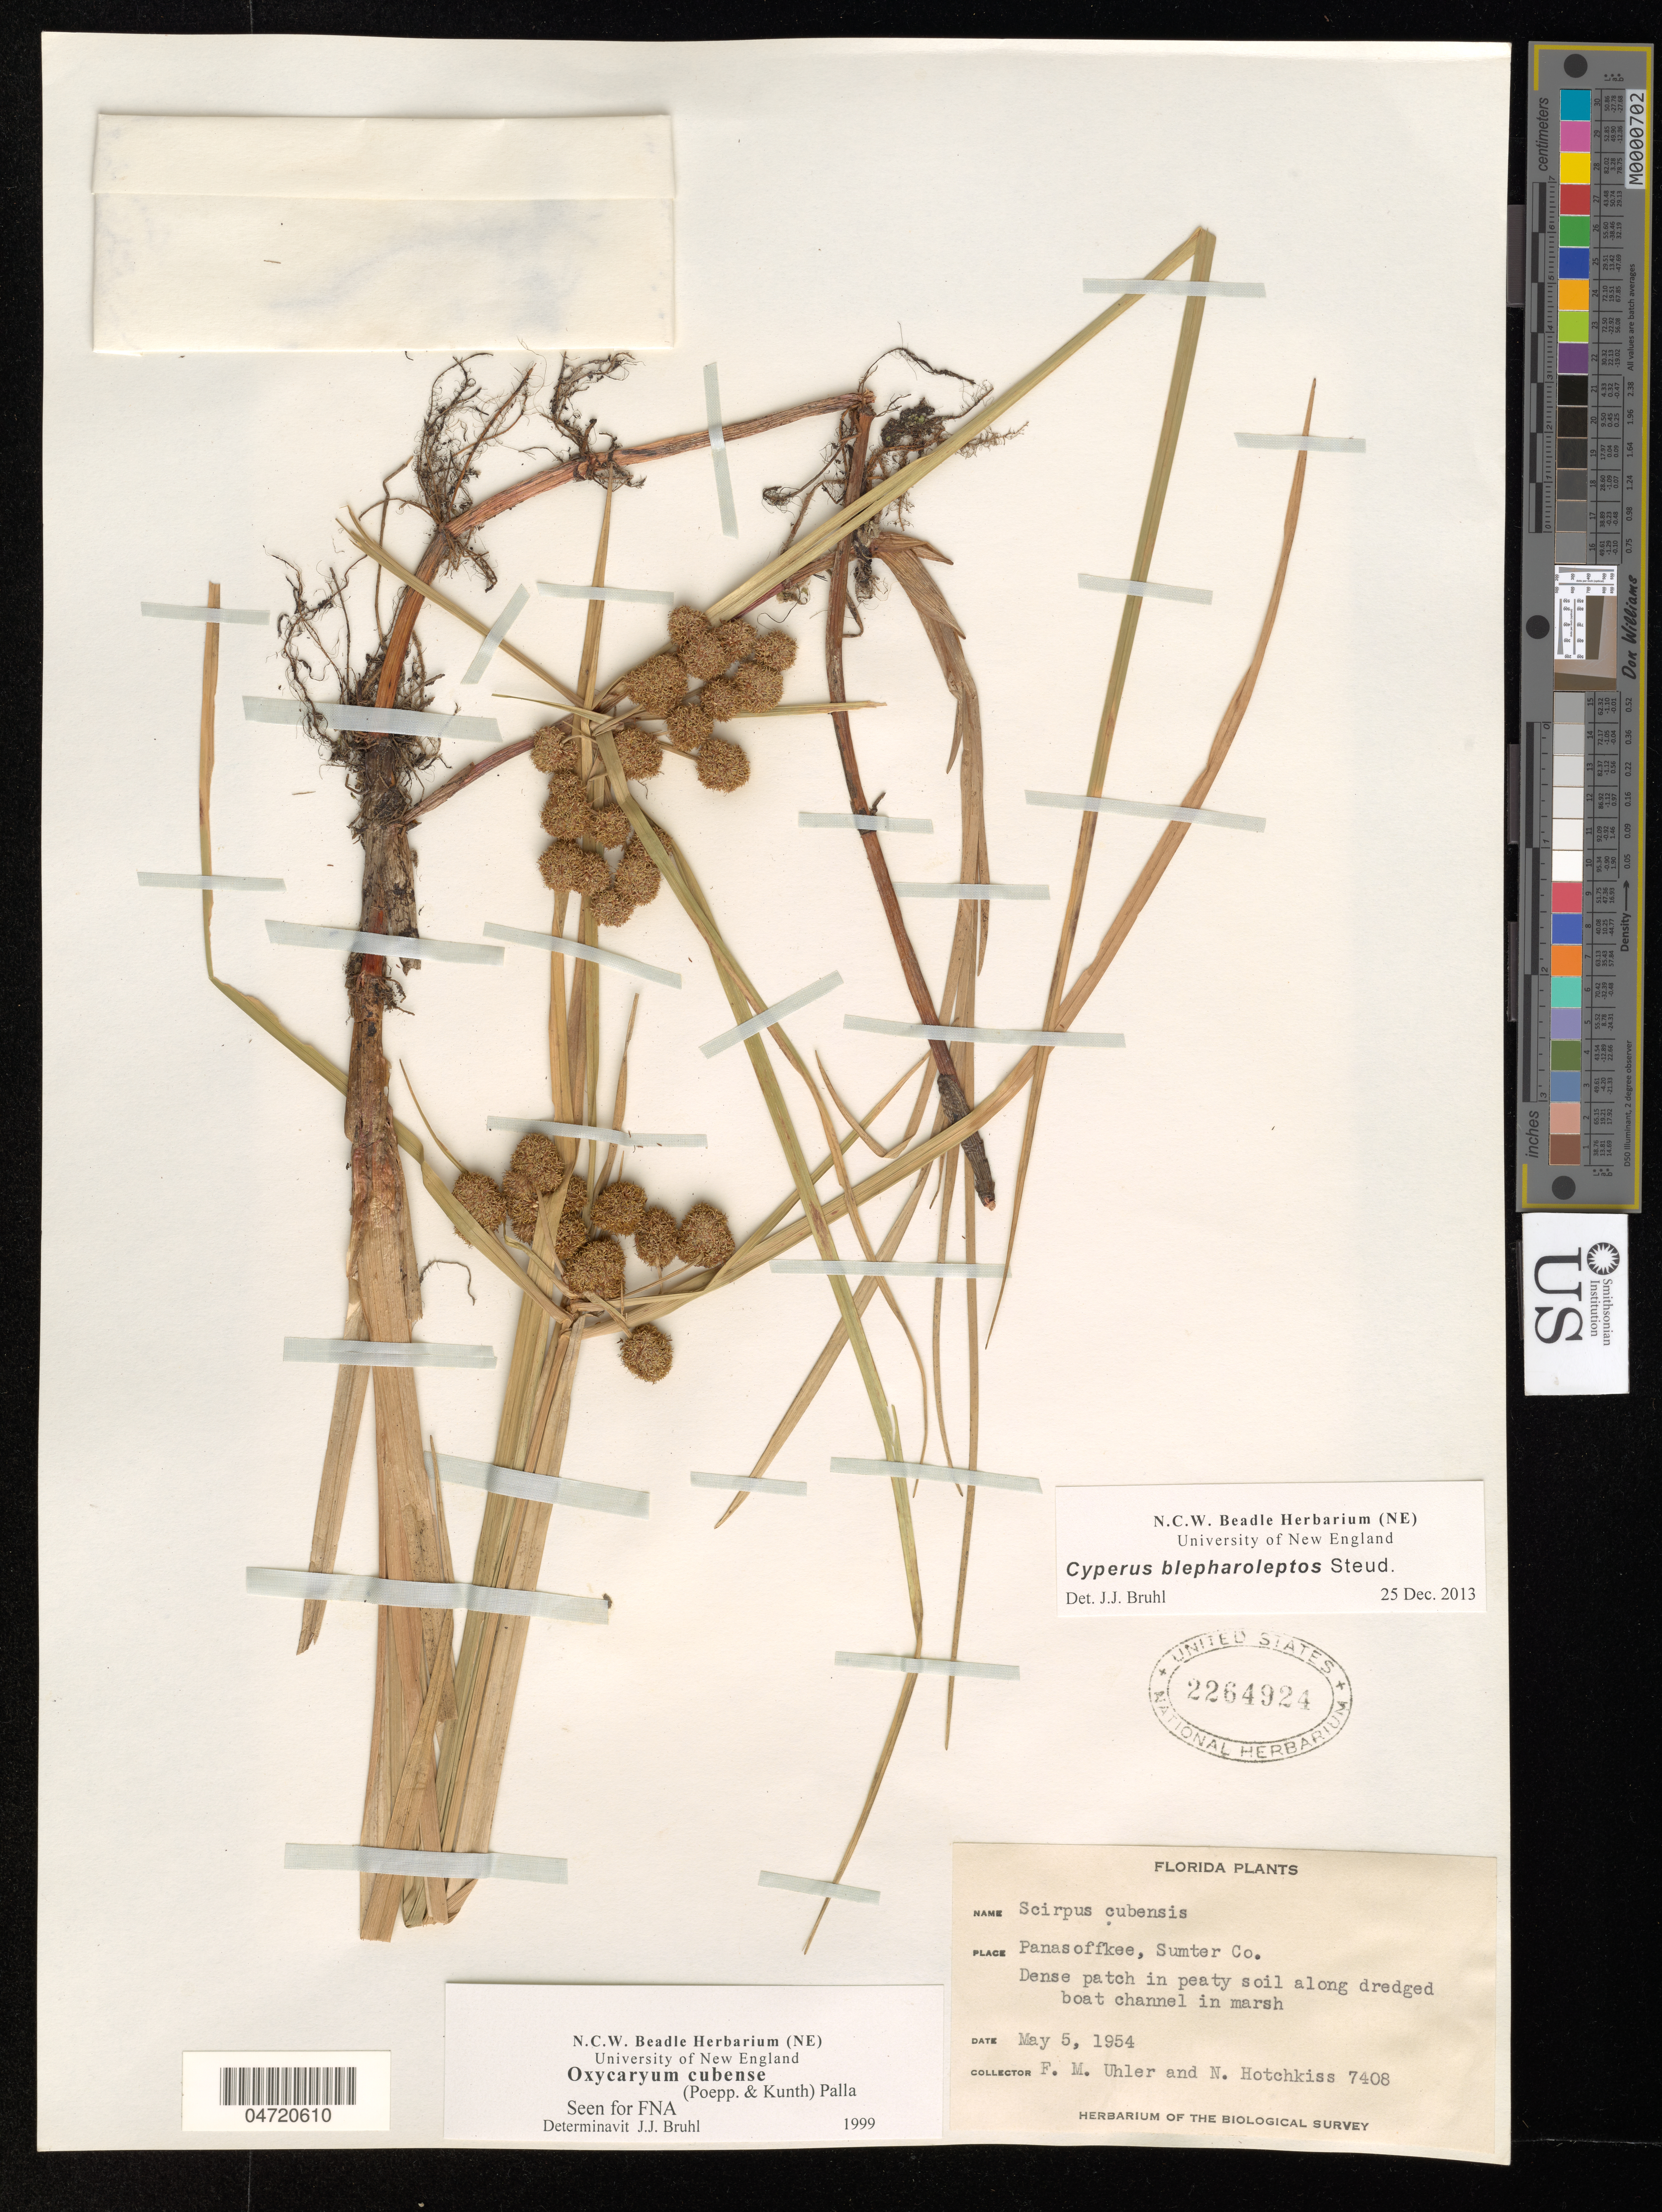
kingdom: Plantae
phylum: Tracheophyta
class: Liliopsida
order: Poales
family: Cyperaceae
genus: Oxycaryum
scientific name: Oxycaryum cubense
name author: (Poepp. & Kunth) Palla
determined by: Bruhl, J. J., (NE), University of New England (AUSTRALIA)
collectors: F. M. Uhler & N. Hotchkiss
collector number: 7408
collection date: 1954-05-05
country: United States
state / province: Florida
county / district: Sumter County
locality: Panasoffkee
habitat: In peaty soil along dredged boat channel in marsh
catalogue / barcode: US 2264924